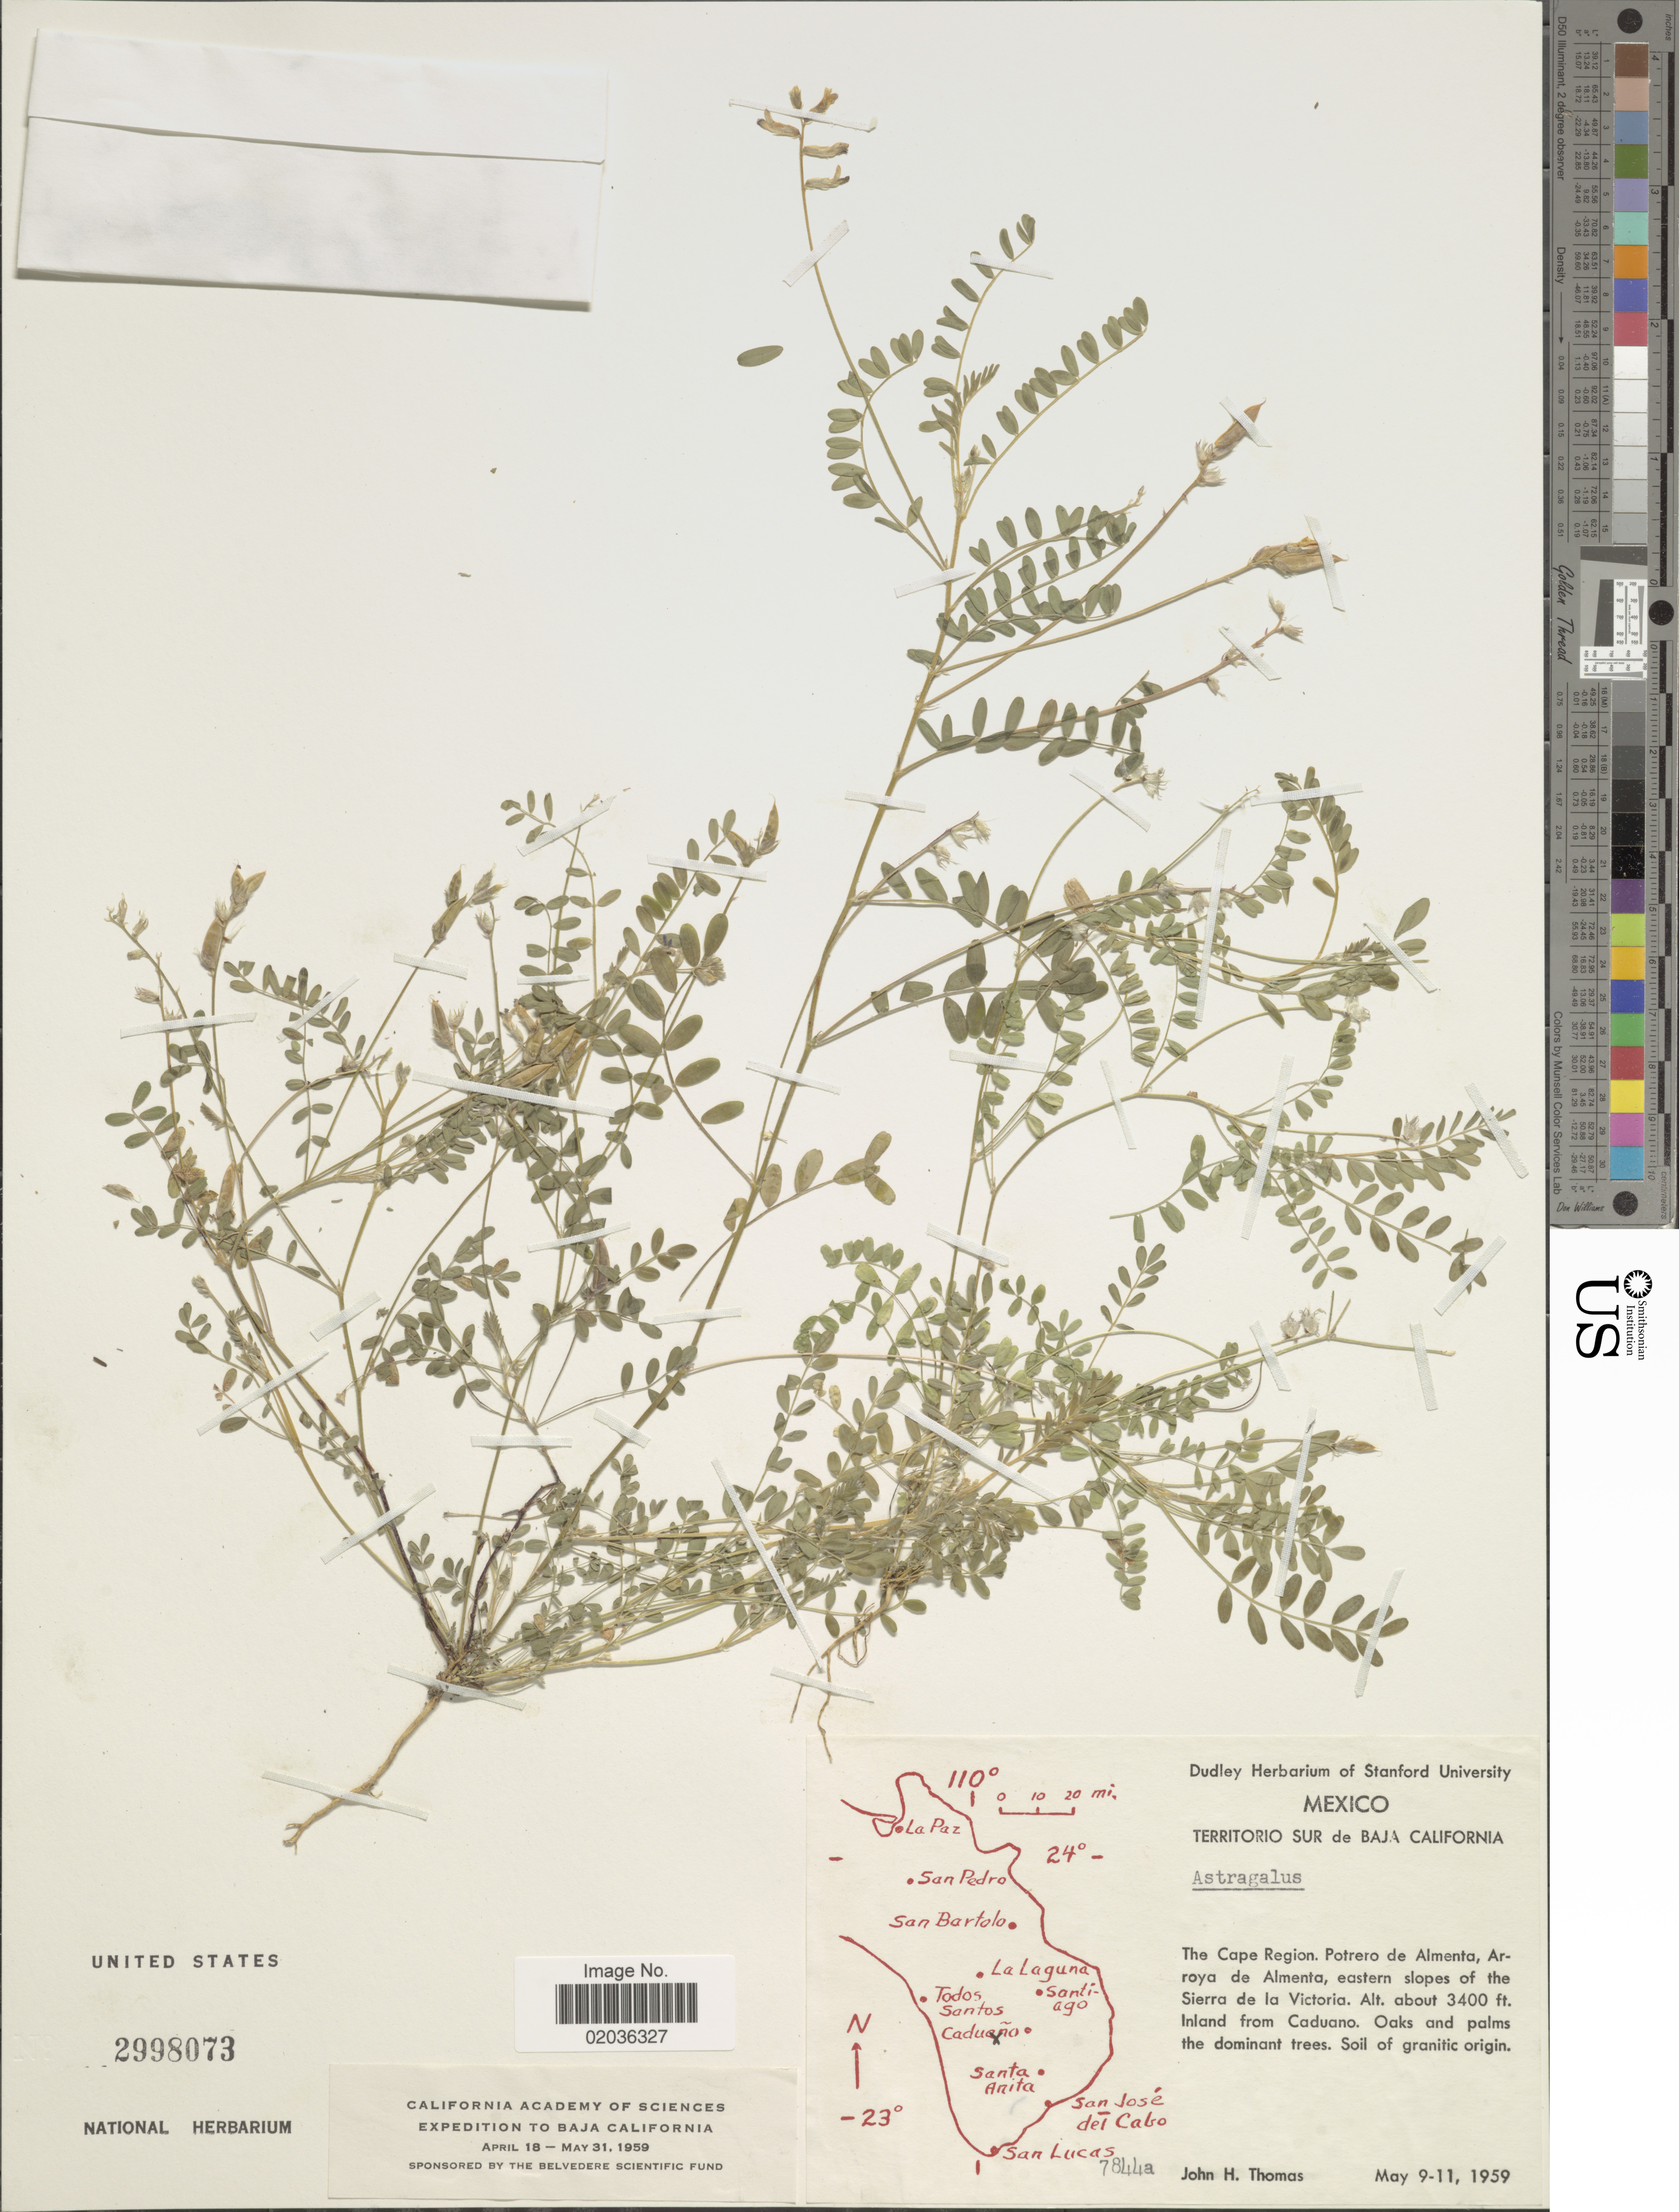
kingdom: Plantae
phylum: Tracheophyta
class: Magnoliopsida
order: Fabales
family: Fabaceae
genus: Astragalus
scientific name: Astragalus sp.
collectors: J. H. Thomas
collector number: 7844A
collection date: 1959-05-09/1959-05-11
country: Mexico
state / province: Baja California Sur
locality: Territorio Sur de Baja California. The Cape Region. Potrero de Almenta. Arroya de Almenta, eastern slopes of the Sierra de la Victoria. Inland from Caduano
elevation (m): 1036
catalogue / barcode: US 2998073